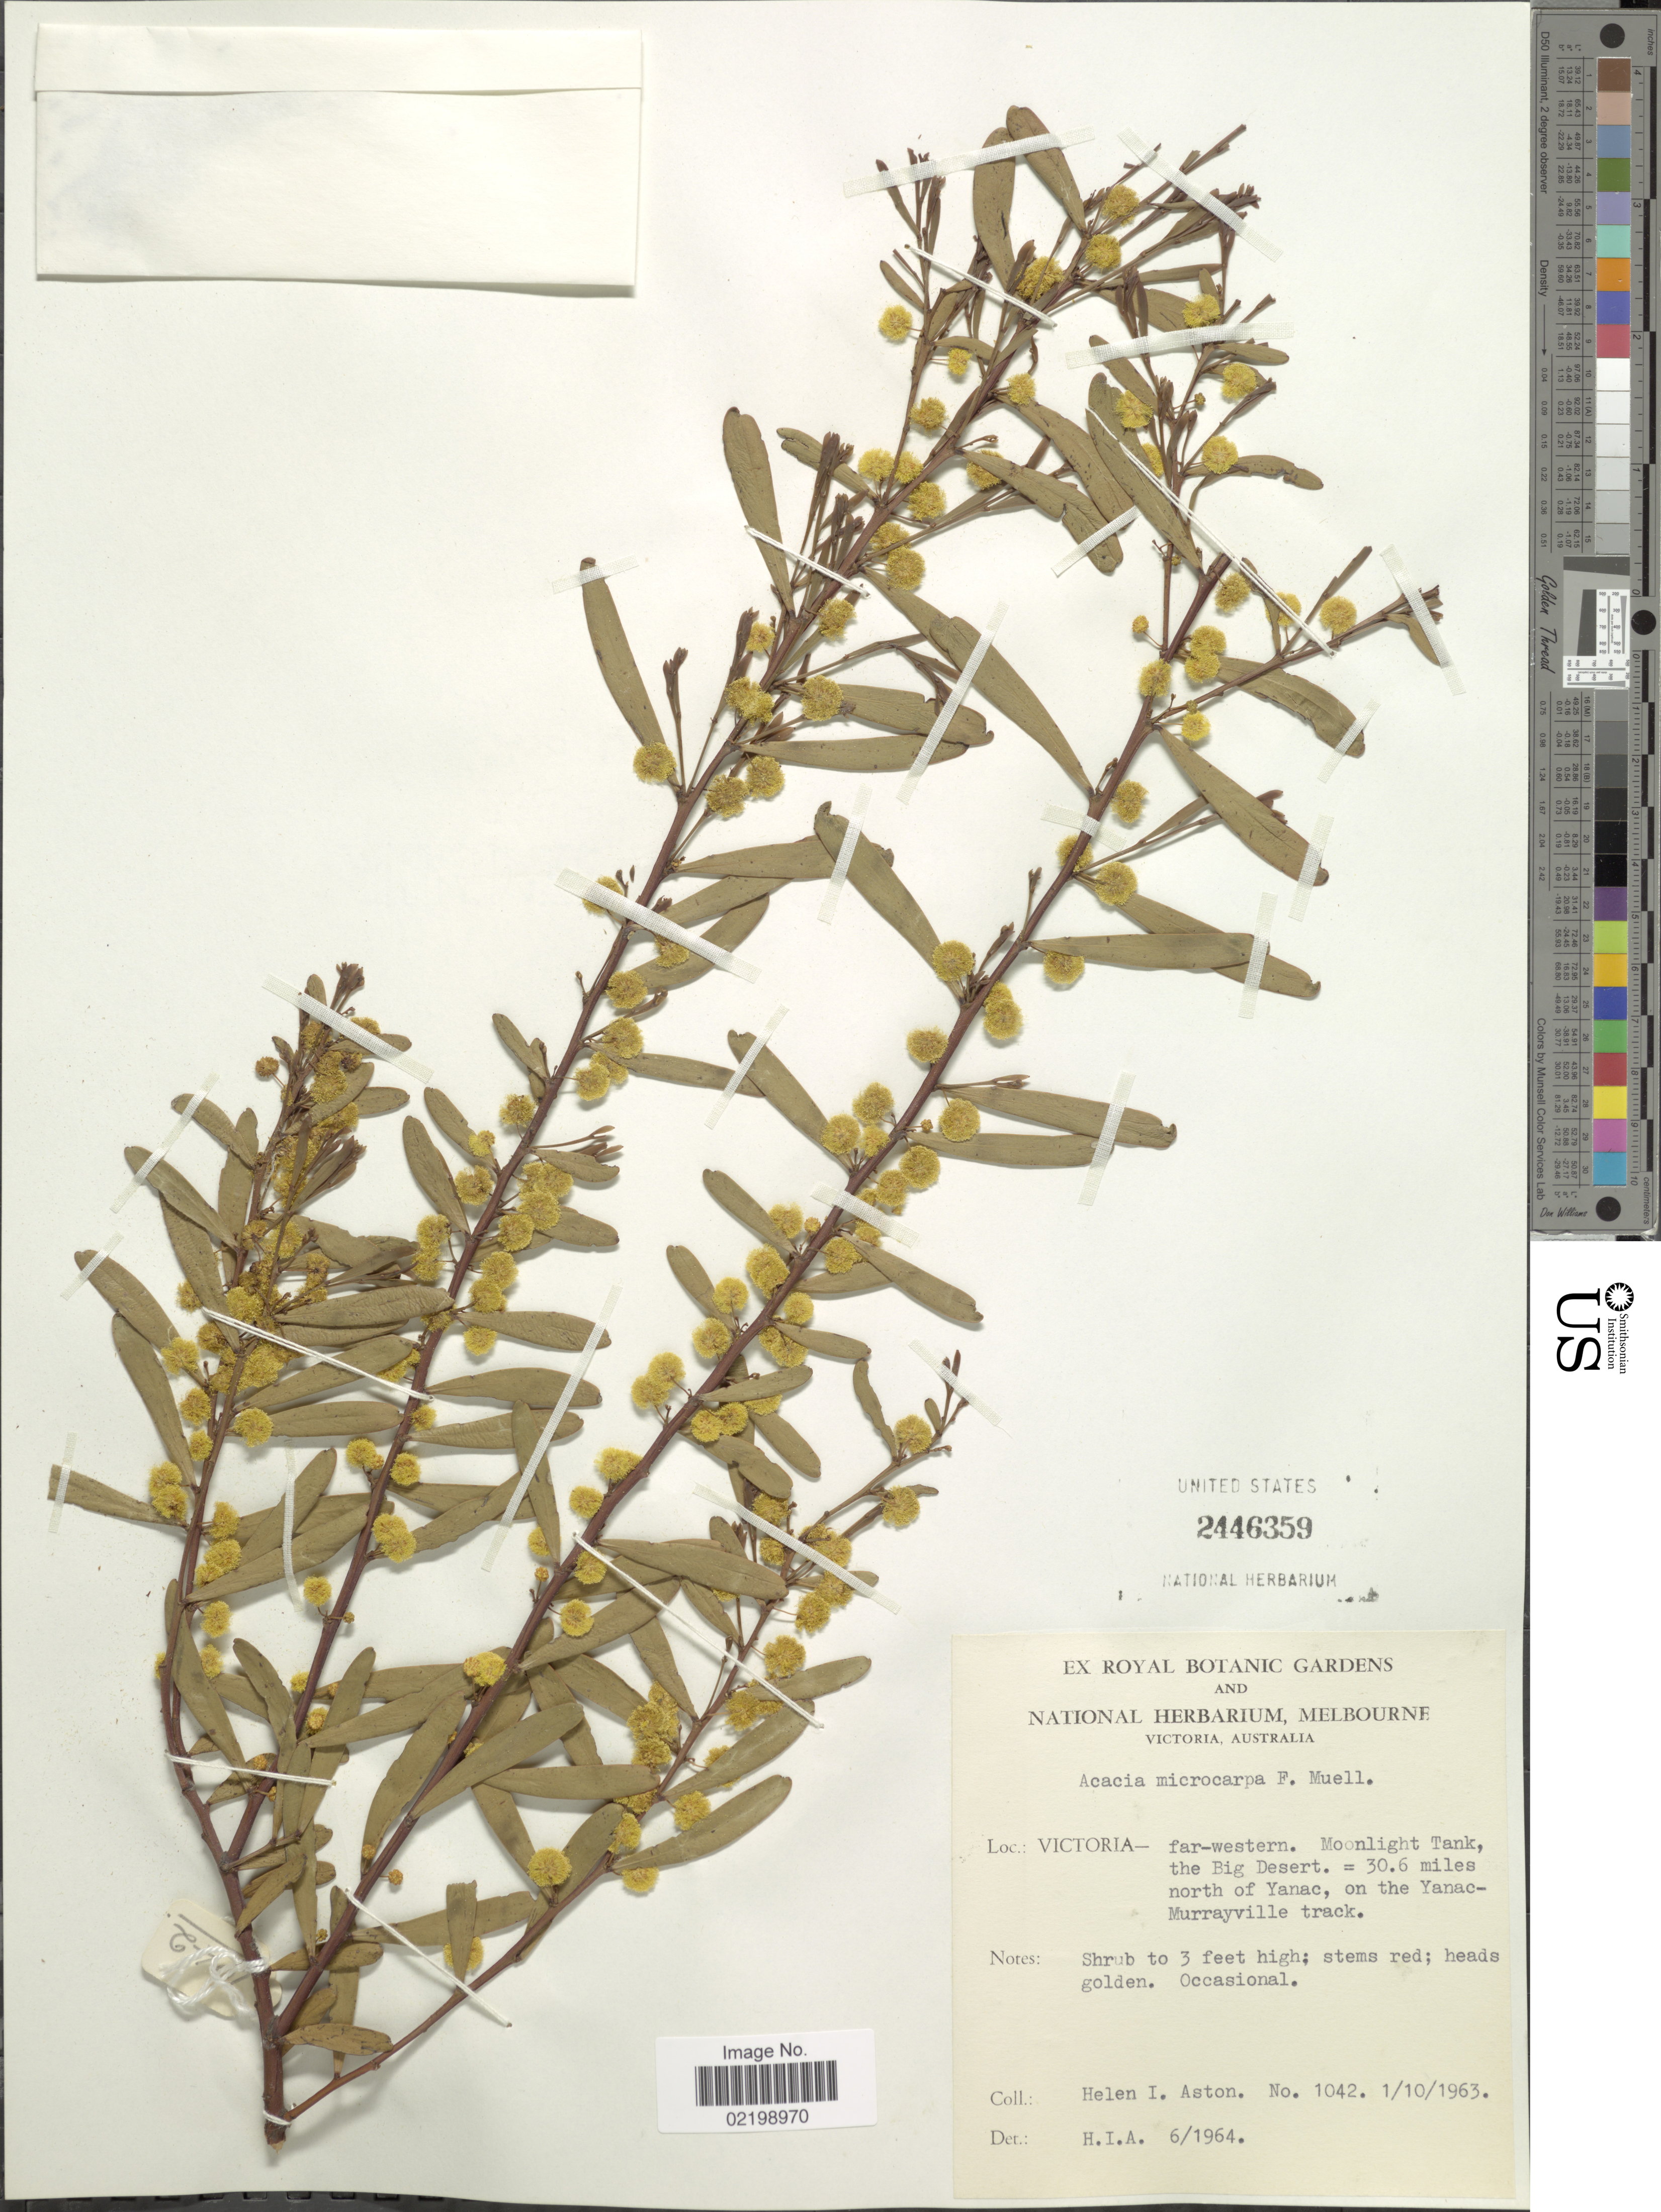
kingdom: Plantae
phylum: Tracheophyta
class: Magnoliopsida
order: Fabales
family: Fabaceae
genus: Acacia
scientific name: Acacia microcarpa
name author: F. Muell.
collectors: H. I. Aston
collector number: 1042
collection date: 1963-10-01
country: Australia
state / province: Victoria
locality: Victoria - far western , Moonlight Tank, The Big Desert = 30.6 miles north of Yanac, on the Yanac Murrayville track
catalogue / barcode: US 2446359